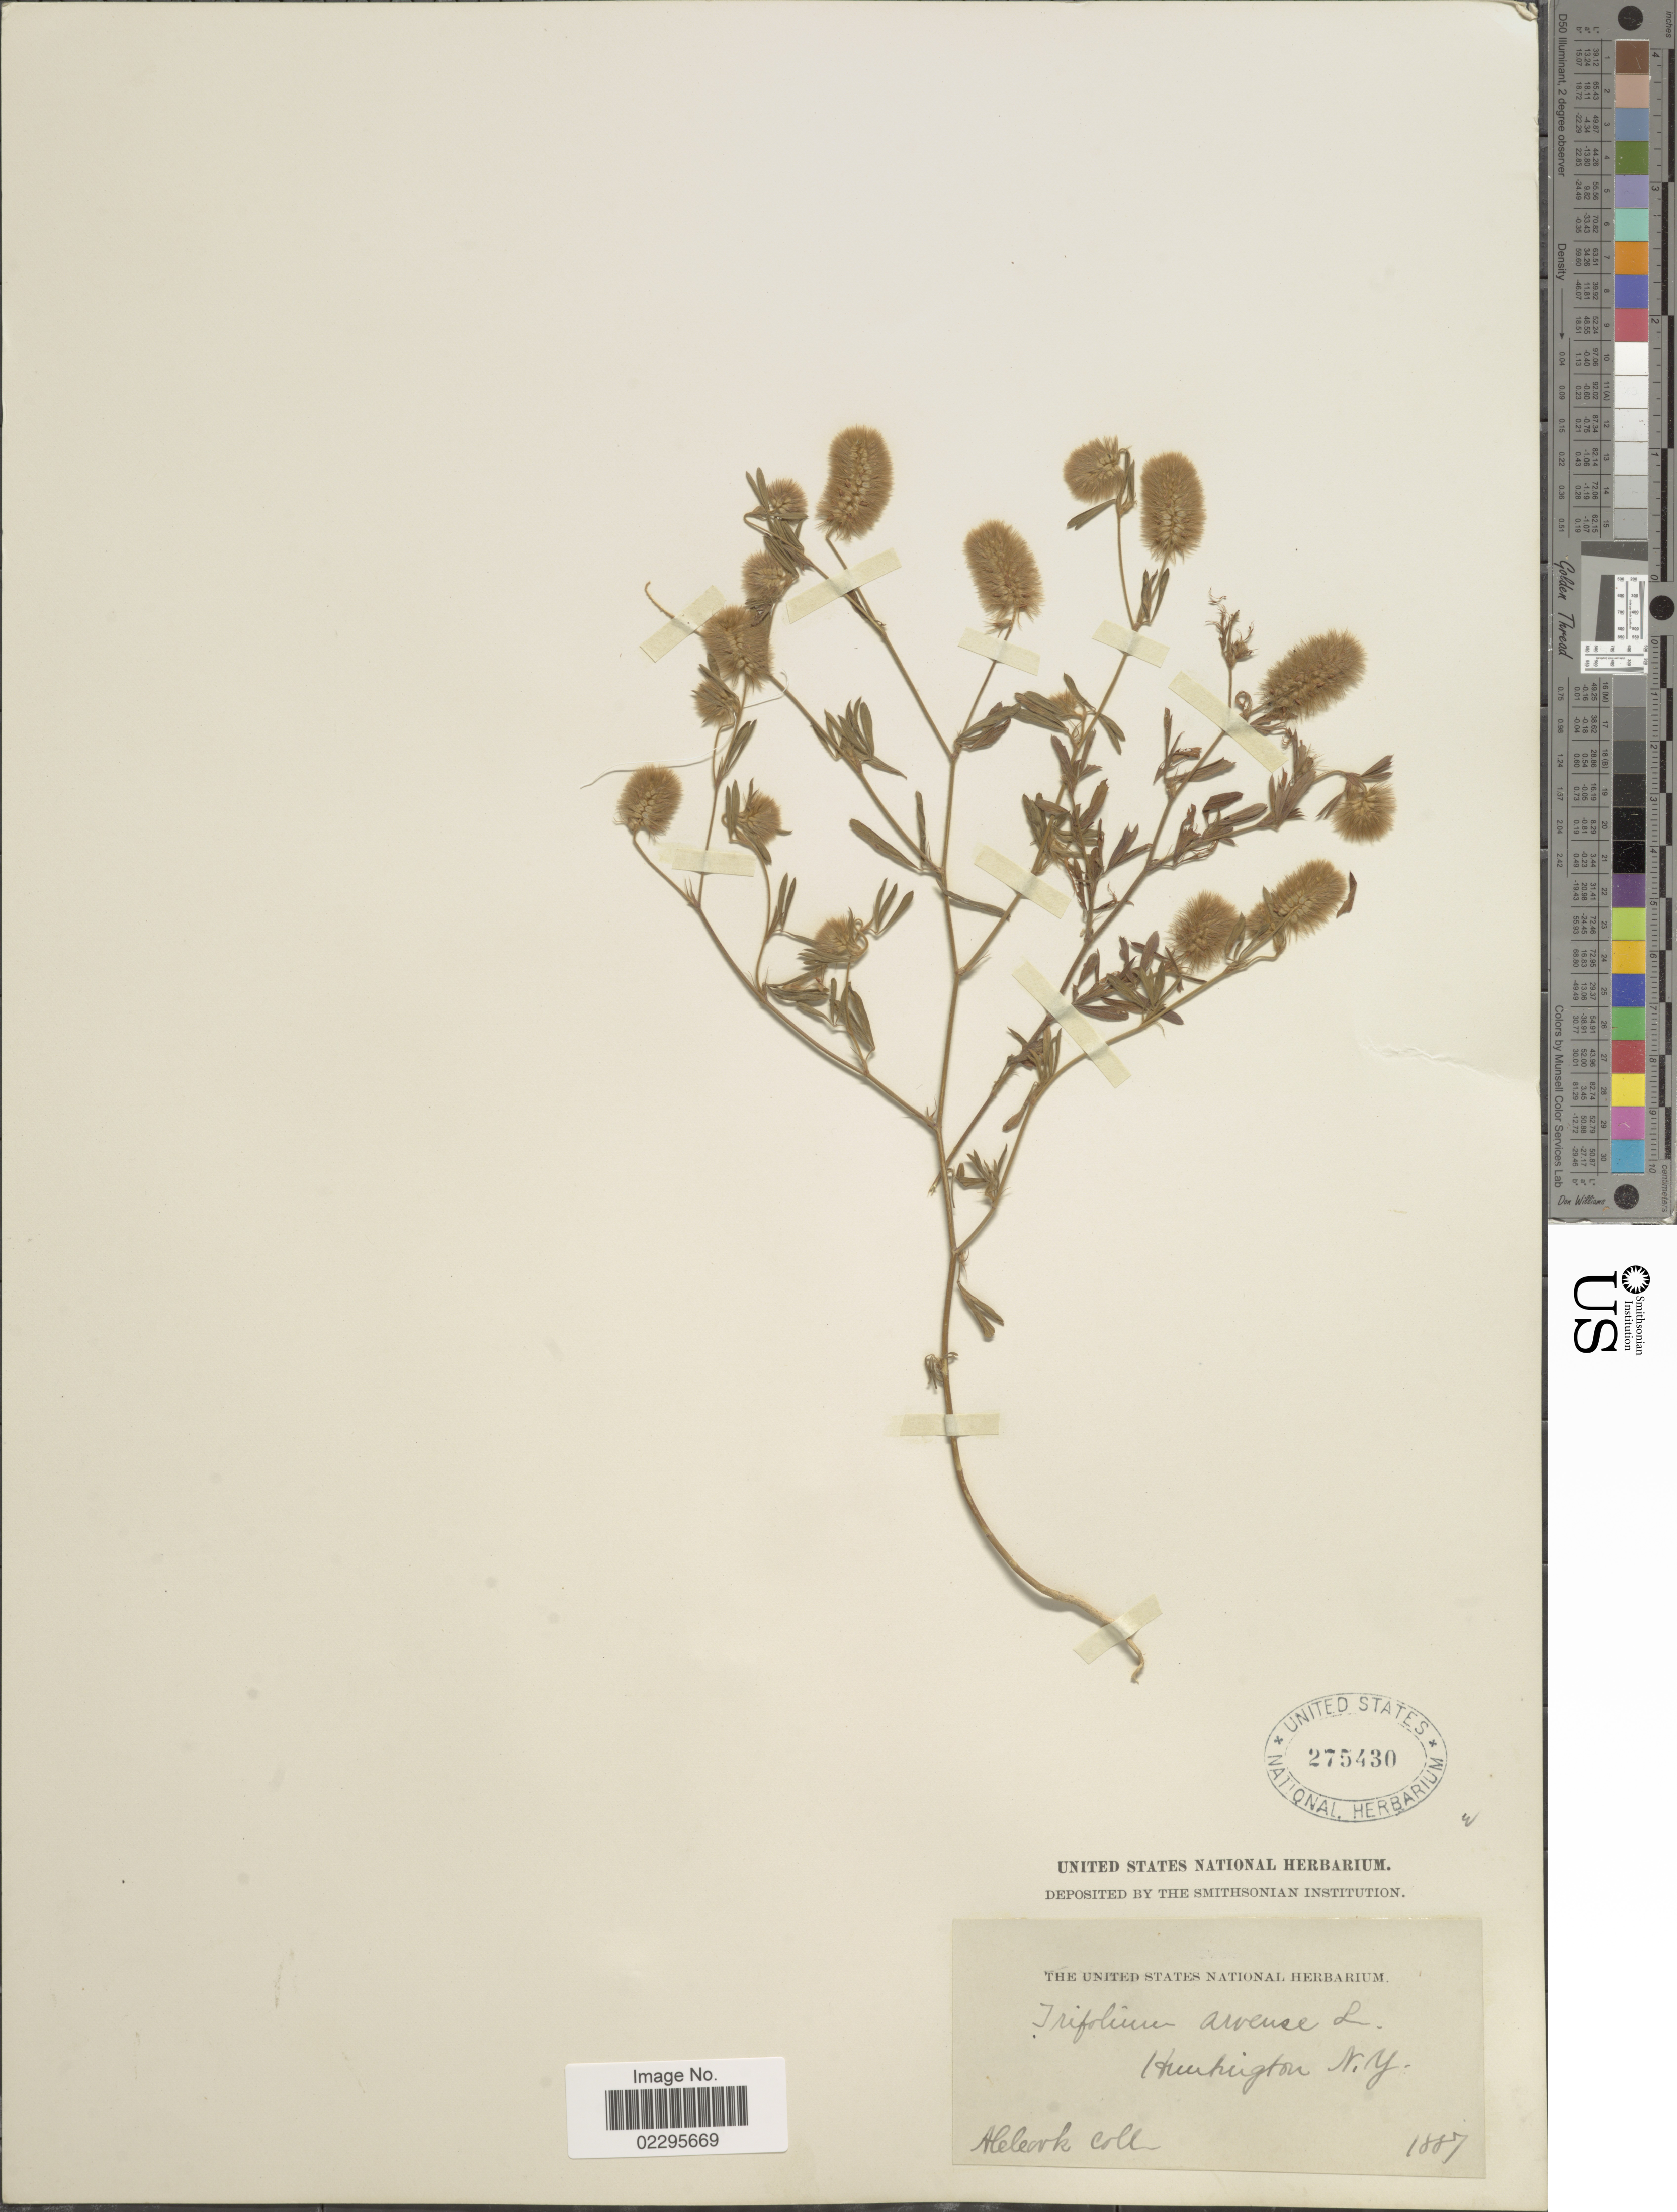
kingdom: Plantae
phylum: Tracheophyta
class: Magnoliopsida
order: Fabales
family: Fabaceae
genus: Trifolium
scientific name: Trifolium arvense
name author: L.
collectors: A. Cook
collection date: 1887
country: United States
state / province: New York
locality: Huntington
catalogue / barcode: US 275430